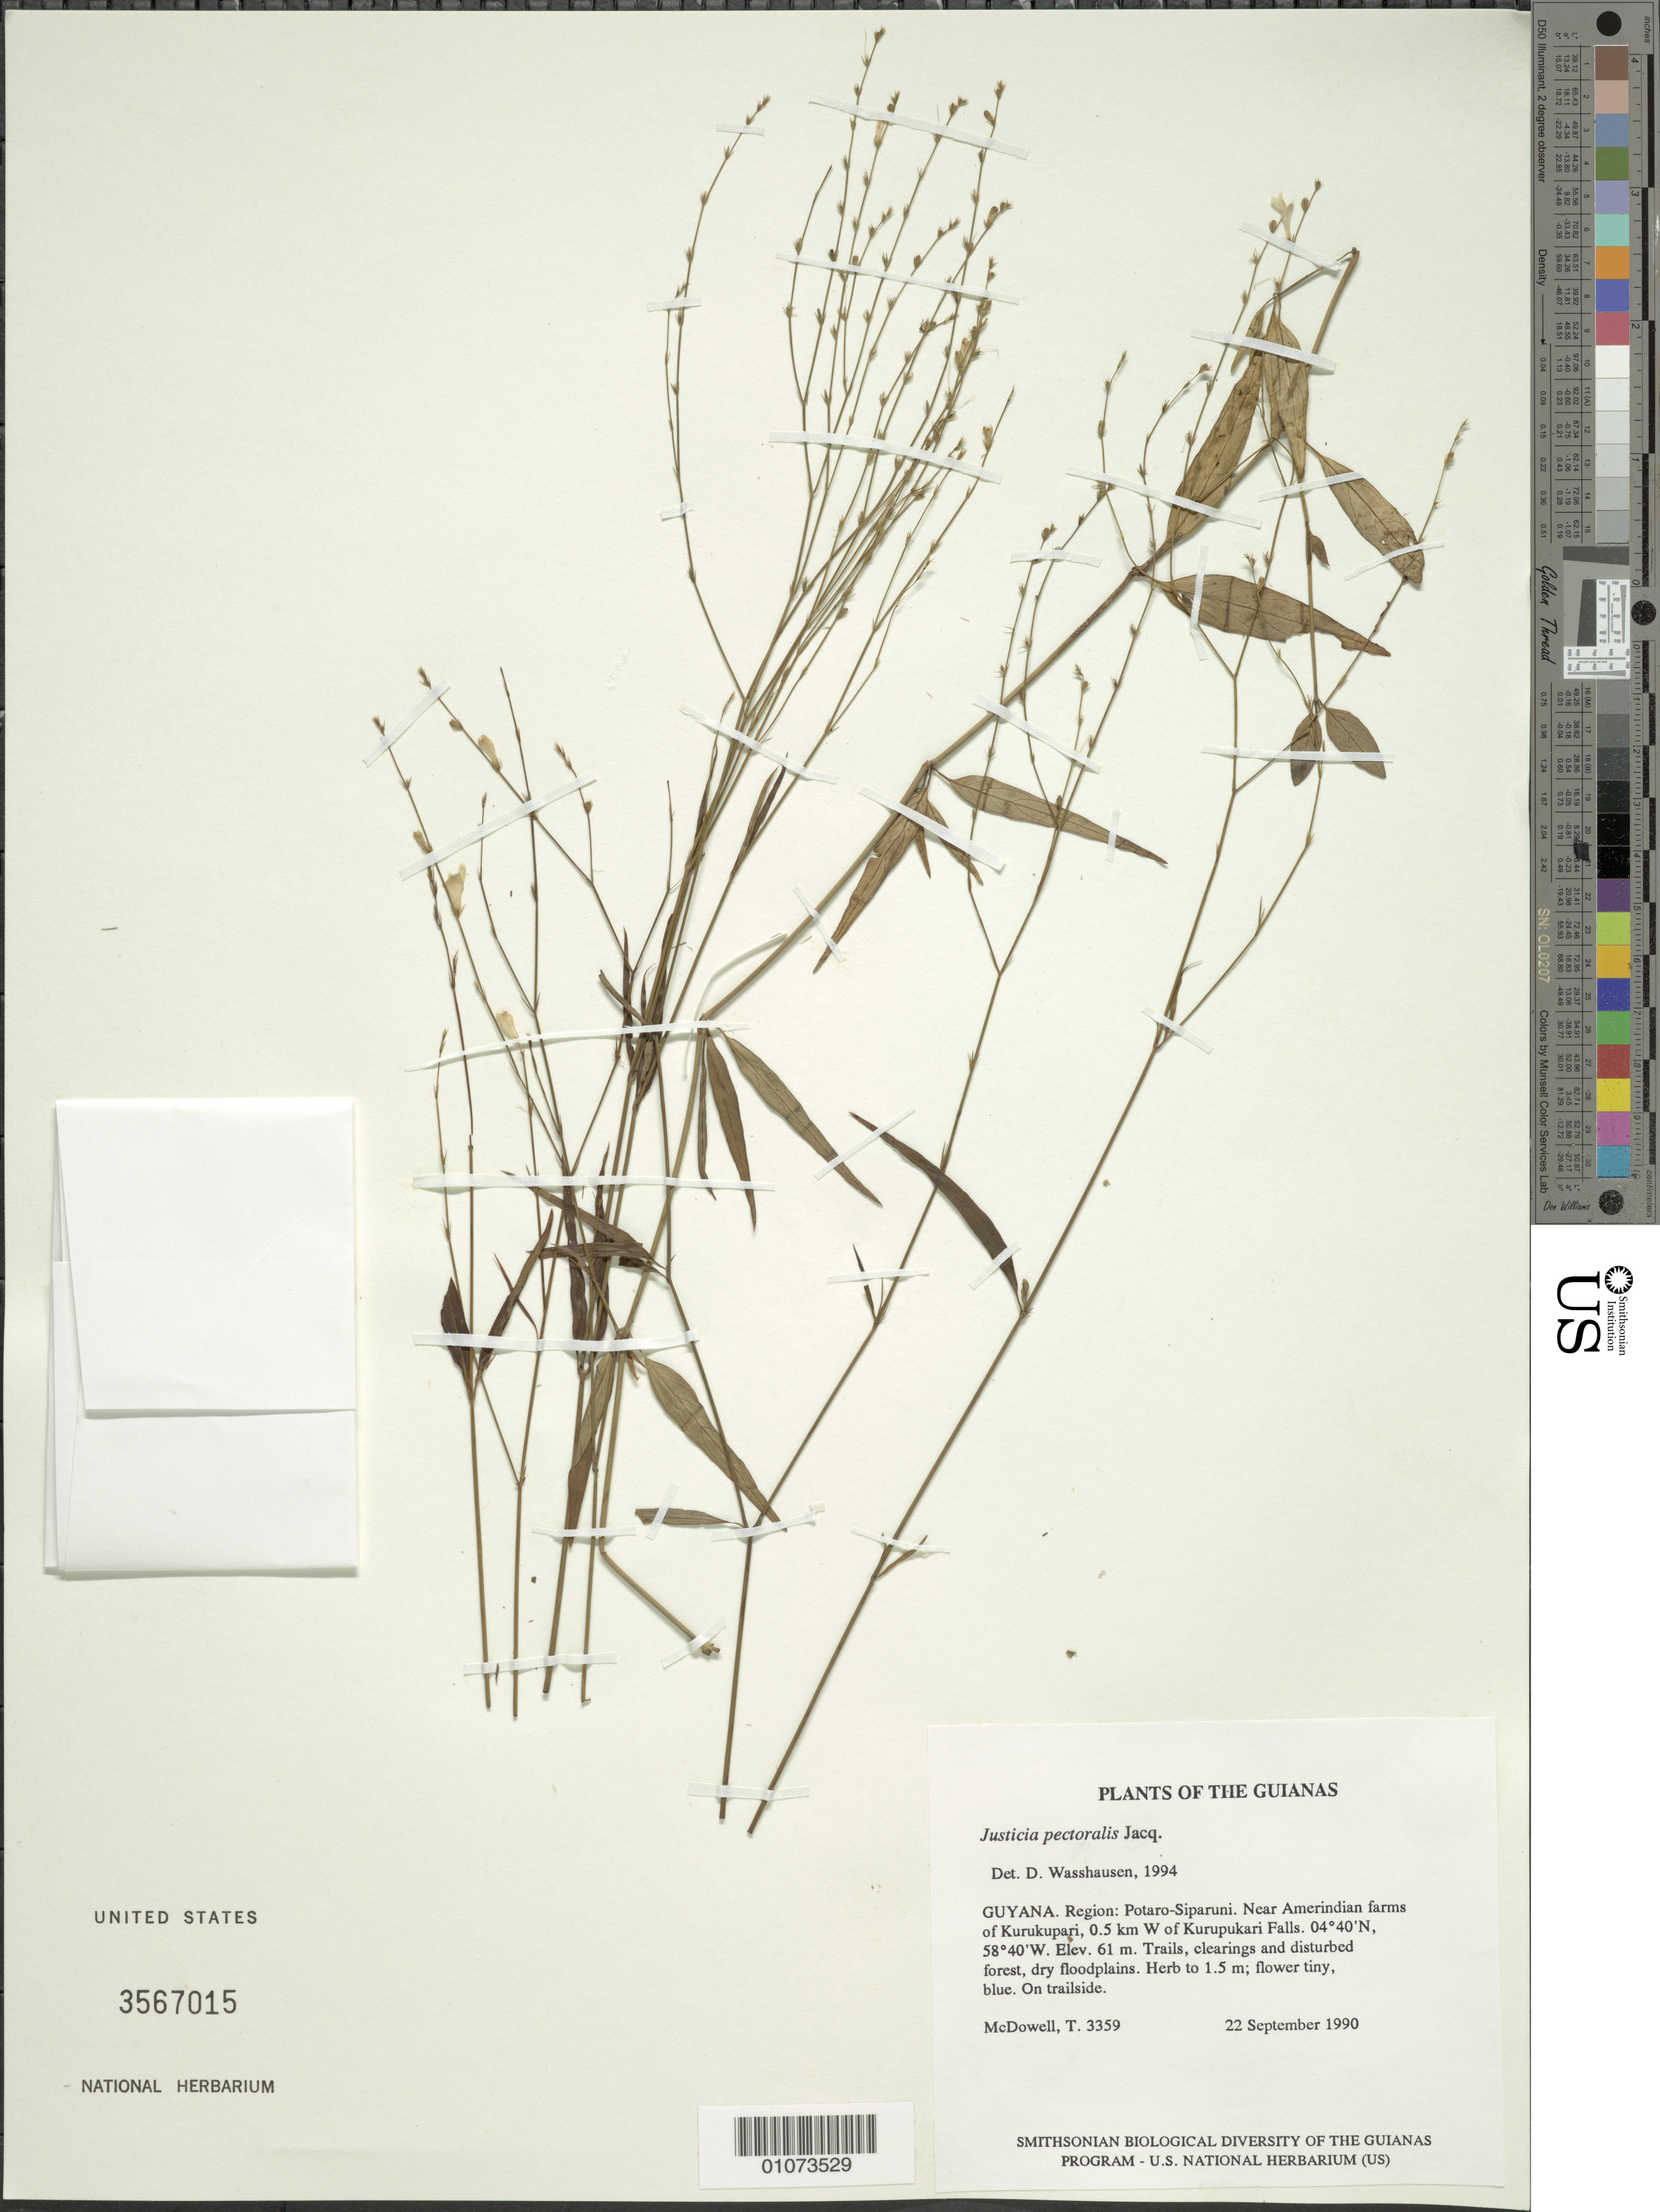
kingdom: Plantae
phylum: Tracheophyta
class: Magnoliopsida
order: Lamiales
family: Acanthaceae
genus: Justicia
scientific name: Justicia pectoralis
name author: Jacq.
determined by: Wasshausen, Dieter C., (BOT), Smithsonian Institution - National Museum of Natural History (UNITED STATES)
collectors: T. McDowell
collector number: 3359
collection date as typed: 22 September 1990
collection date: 1990-09-22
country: Guyana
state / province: Potaro-Siparuni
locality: Near Amerindian farms of Kurupukari, 0.5 km W of Kurupukari Falls. Iwokrama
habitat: Trails, clearings and disturbed forest, dry floodplains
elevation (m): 61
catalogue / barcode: US 3567015